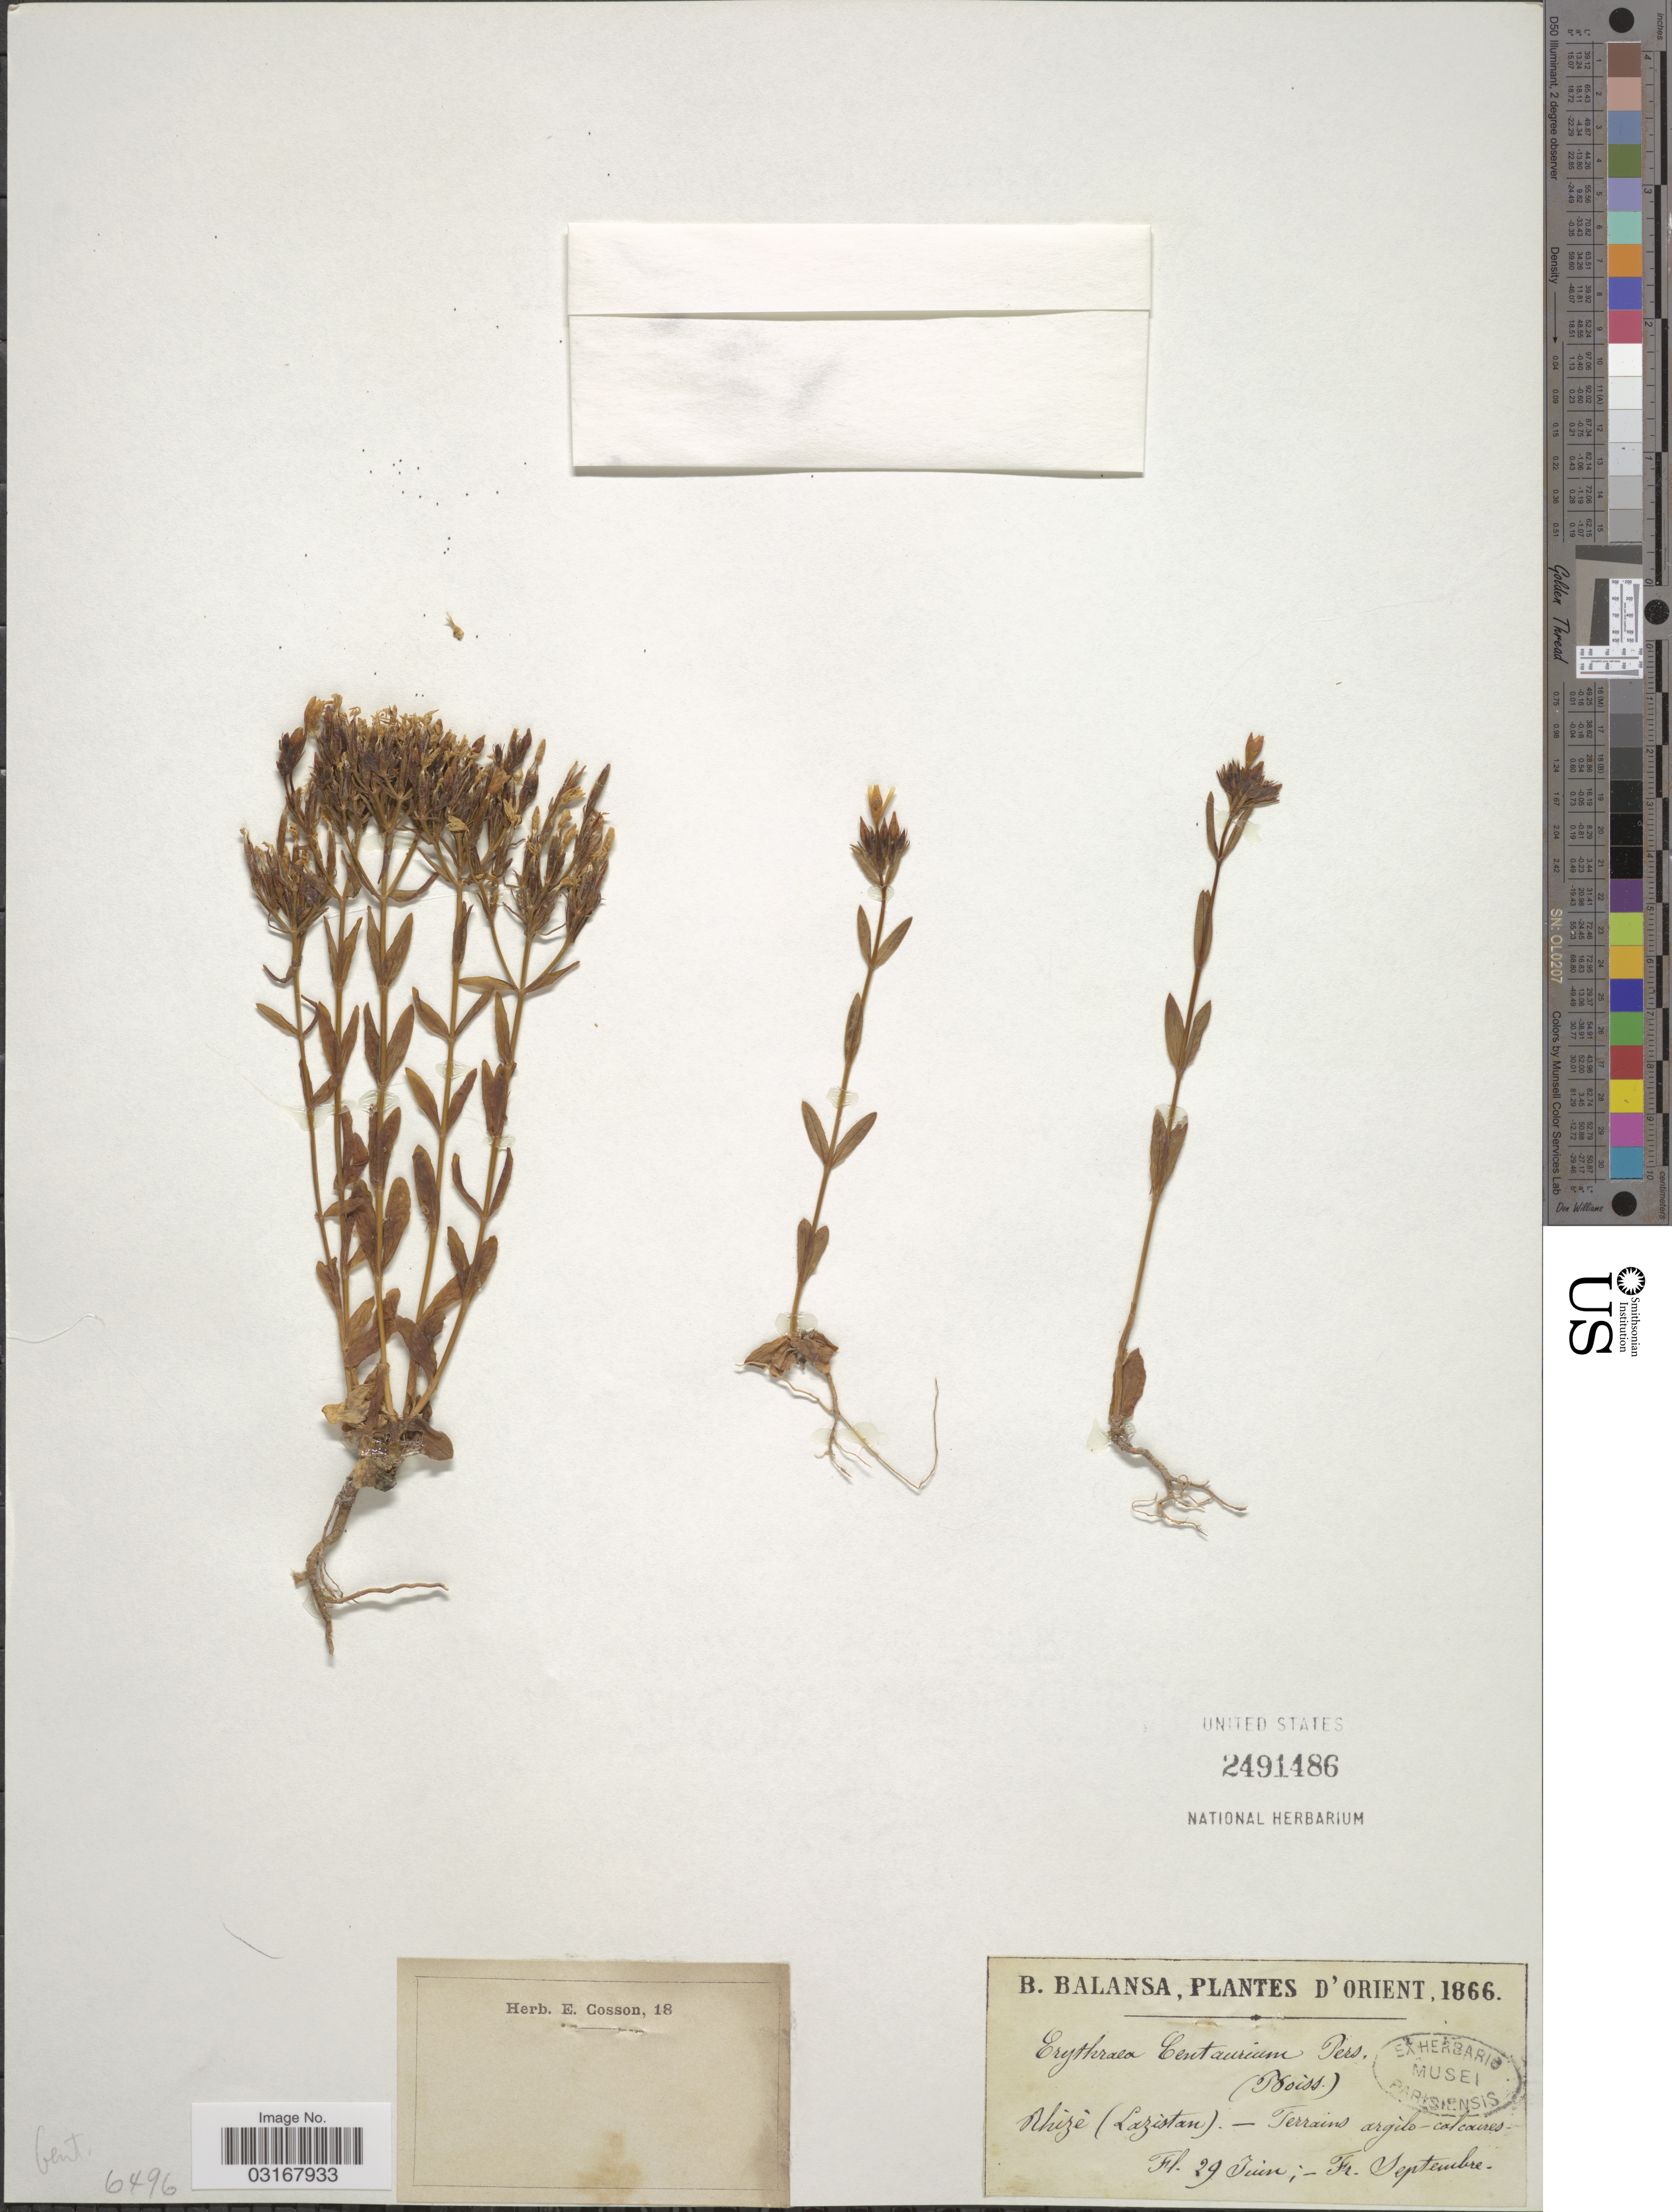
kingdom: Plantae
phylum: Tracheophyta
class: Magnoliopsida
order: Gentianales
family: Gentianaceae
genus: Centaurium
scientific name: Centaurium centaurium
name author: (L.) W. Wight ex Piper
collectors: B. Balansa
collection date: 1866-06-29/1866-09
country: Turkey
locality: D'Orient. Rhizé (Lazistan) - Terrains argilo - calcaires.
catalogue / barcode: US 2491486